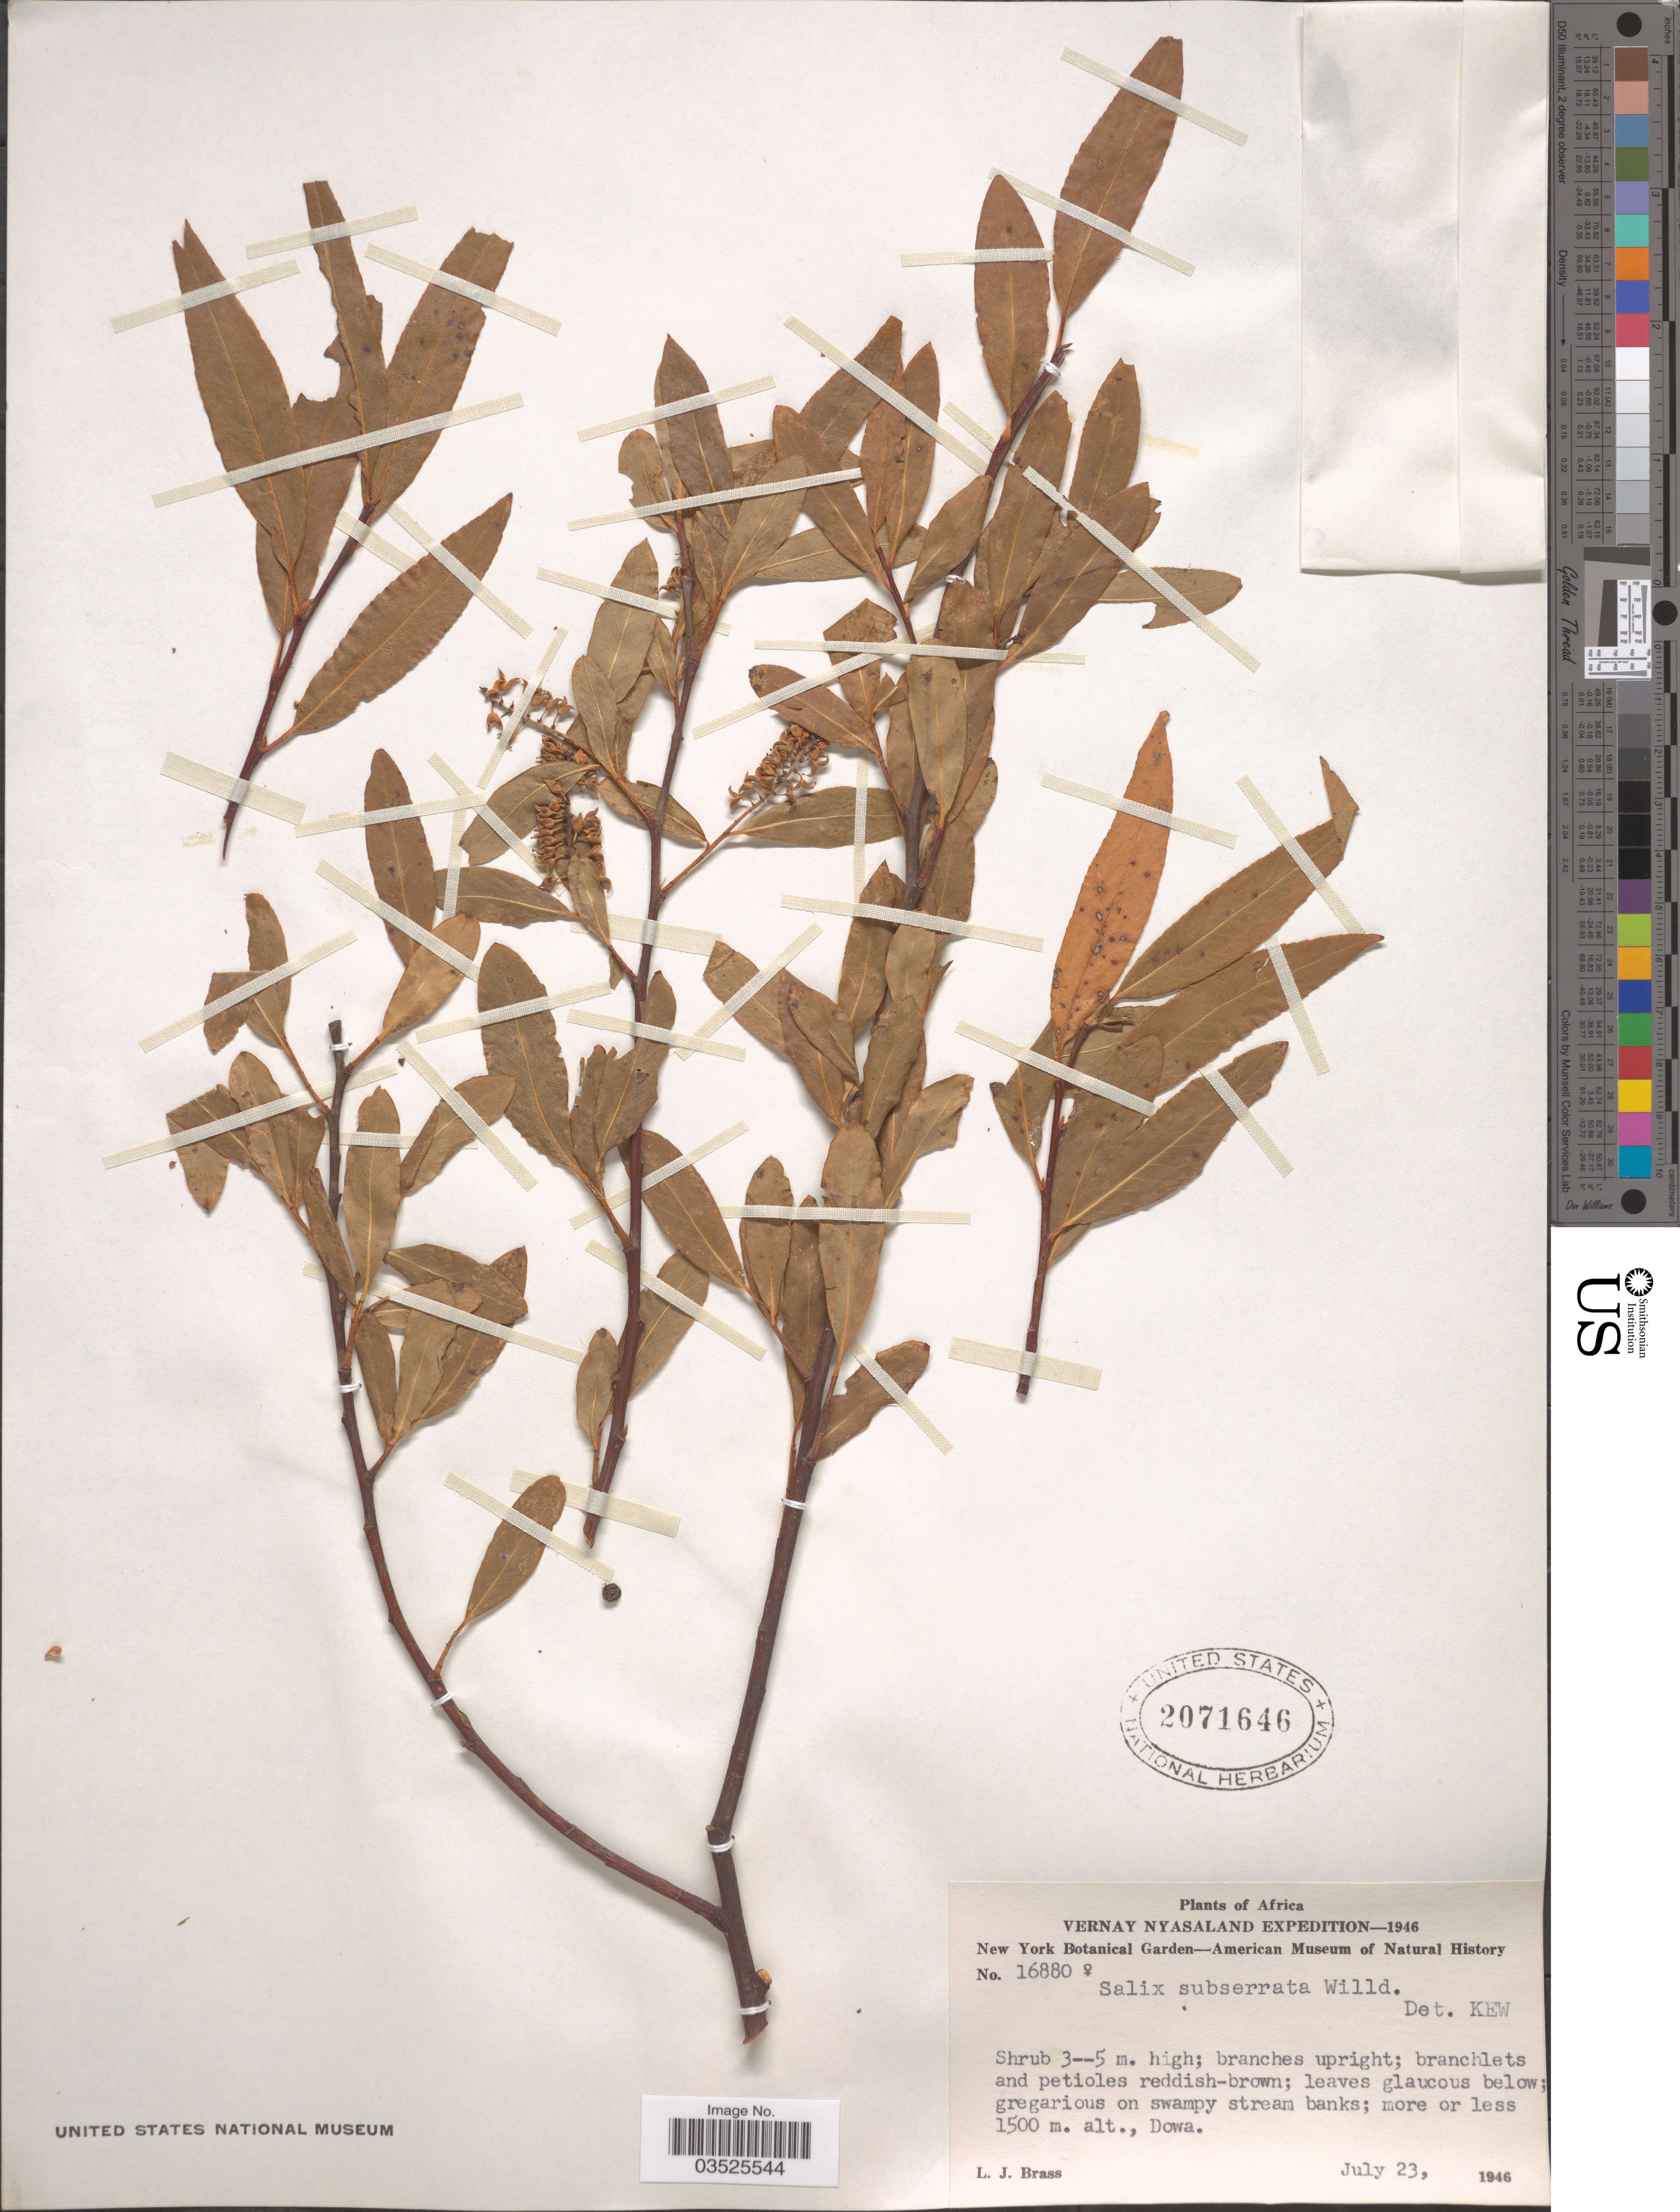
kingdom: Plantae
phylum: Tracheophyta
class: Magnoliopsida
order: Malpighiales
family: Salicaceae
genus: Salix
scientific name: Salix subserrata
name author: Willd.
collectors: L. J. Brass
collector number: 16880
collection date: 1946-07-23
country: Malawi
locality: Vernay Nyasaland. Dowa.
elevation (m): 1500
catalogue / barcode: US 2071646